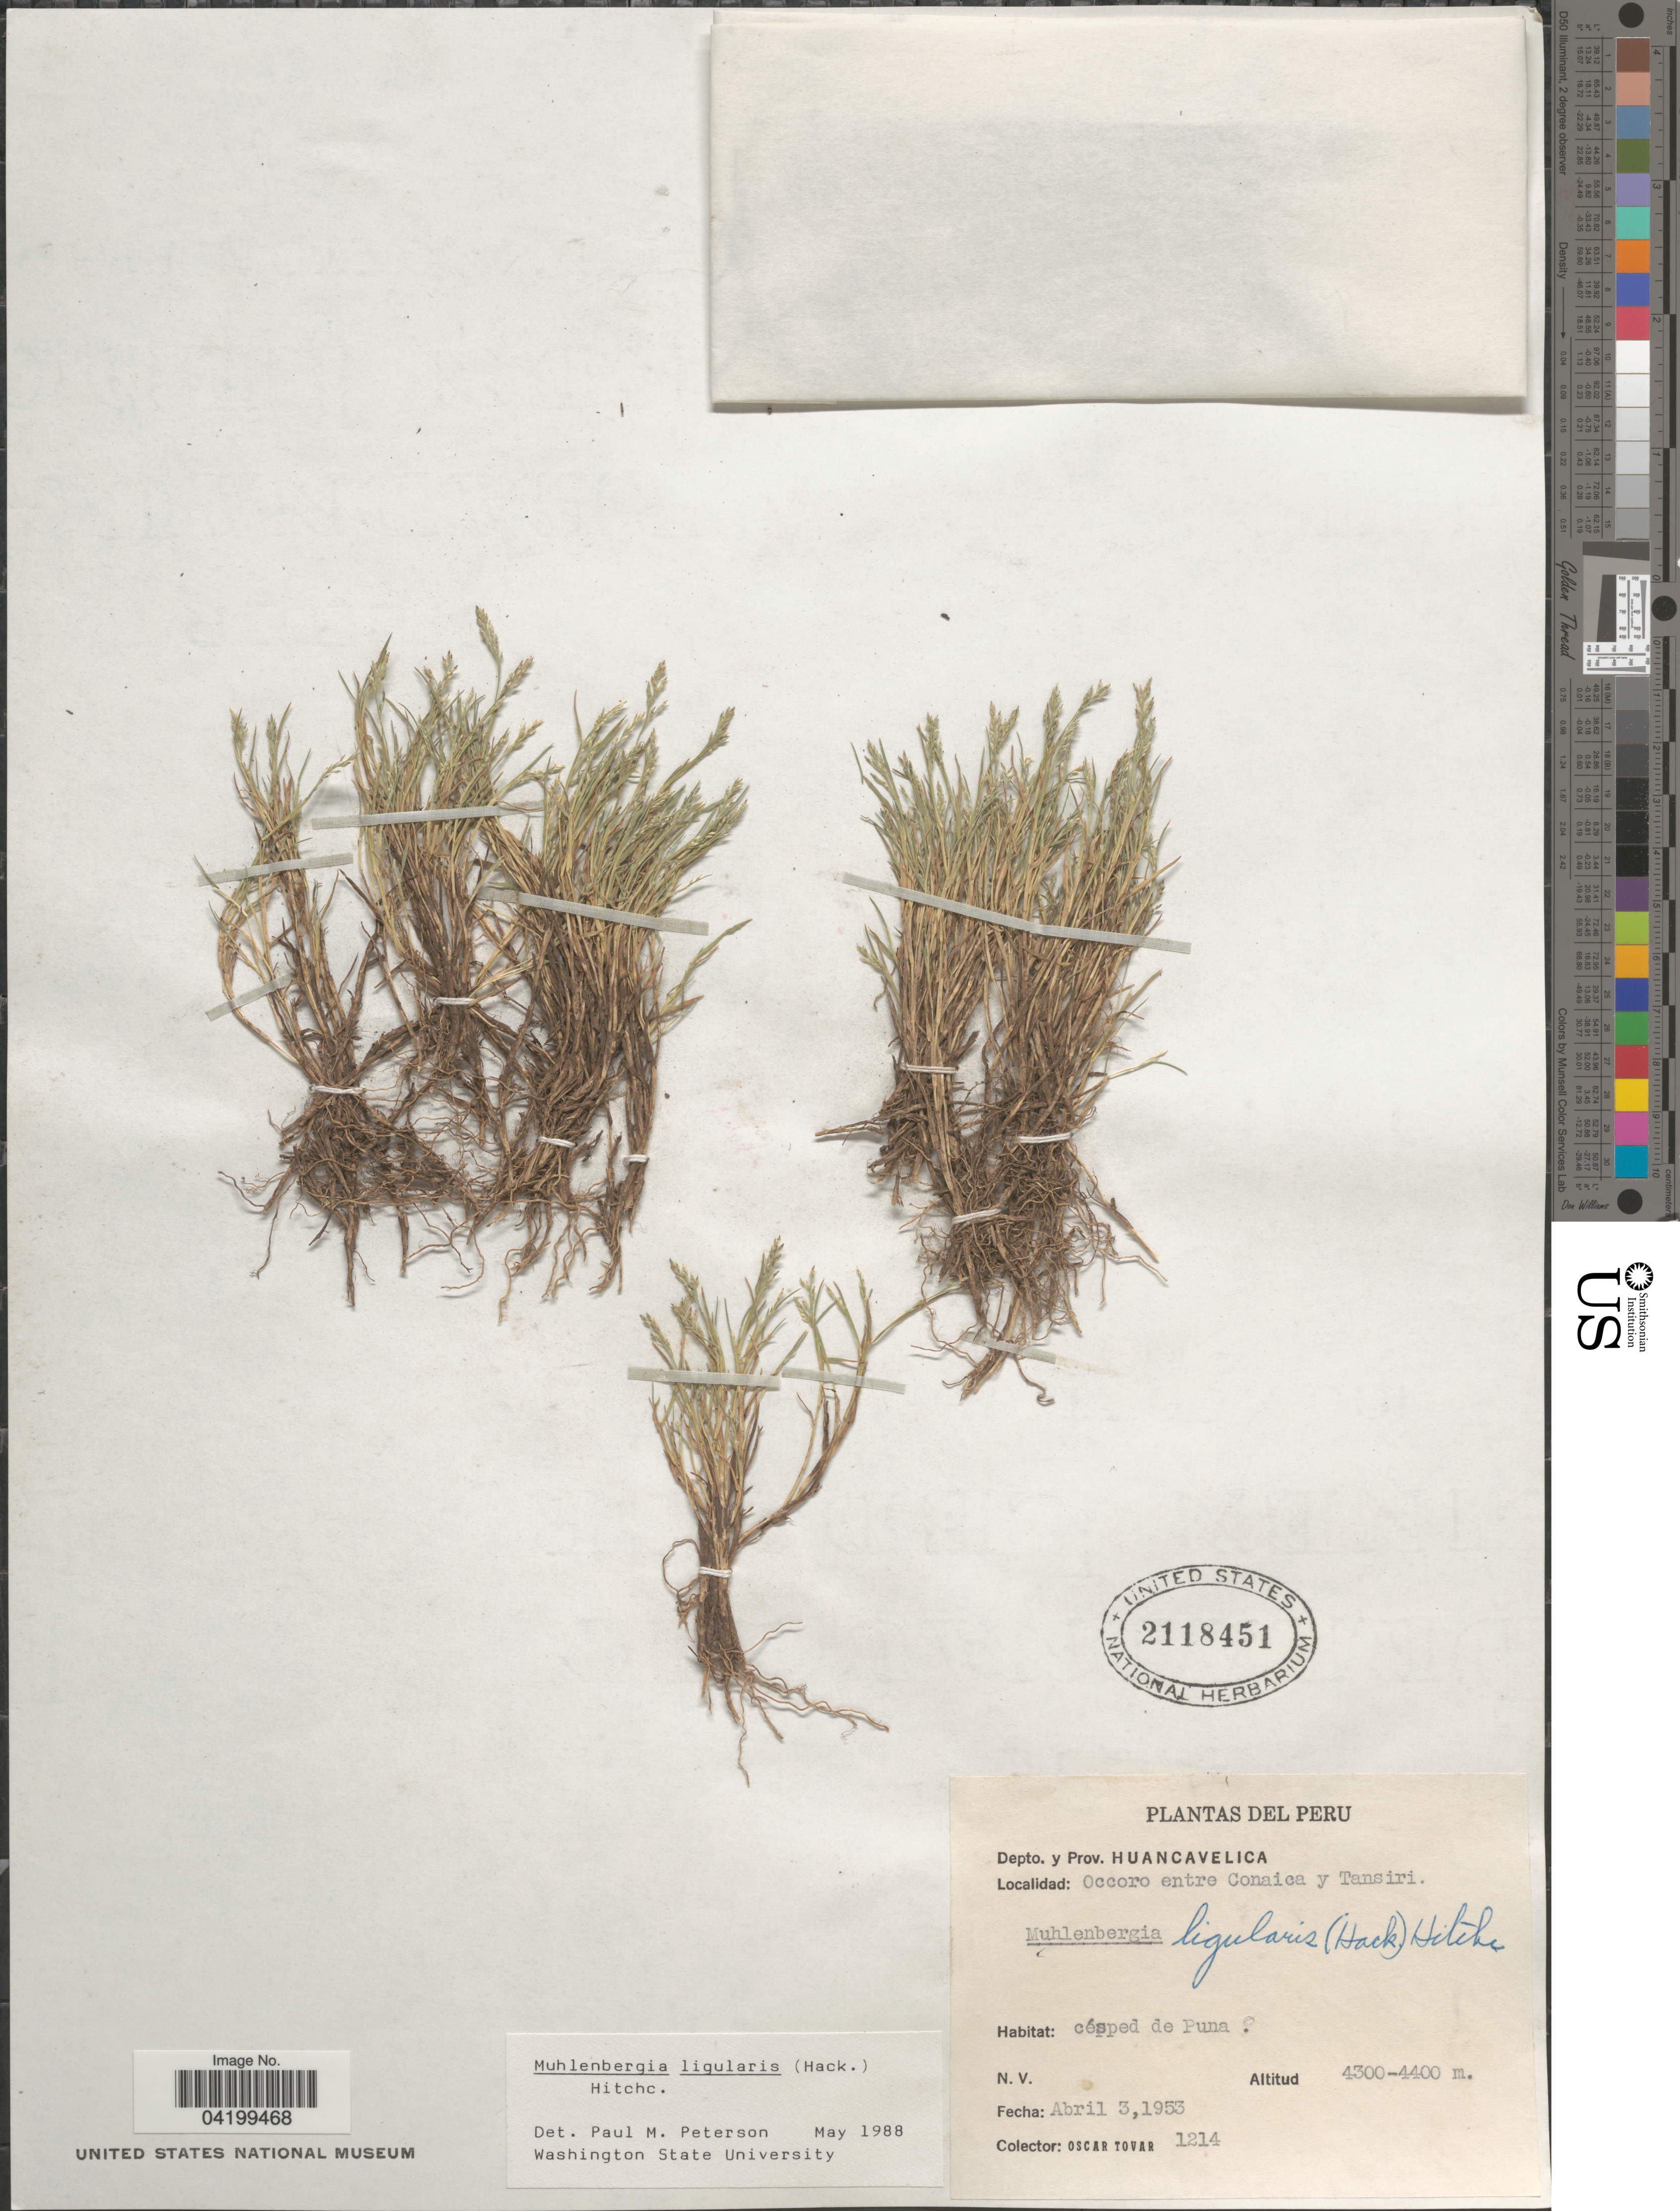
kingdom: Plantae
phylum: Tracheophyta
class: Liliopsida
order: Poales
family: Poaceae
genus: Muhlenbergia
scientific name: Muhlenbergia ligularis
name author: (Hack.) Hitchc.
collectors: Ó. Tovar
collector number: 1214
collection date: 1953-04-03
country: Peru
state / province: Huancavelica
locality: Depto. y Prov. Huancavelica. Occoro entre Conaica y Tansiri. césped de Puna.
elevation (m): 4300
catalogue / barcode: US 2118451